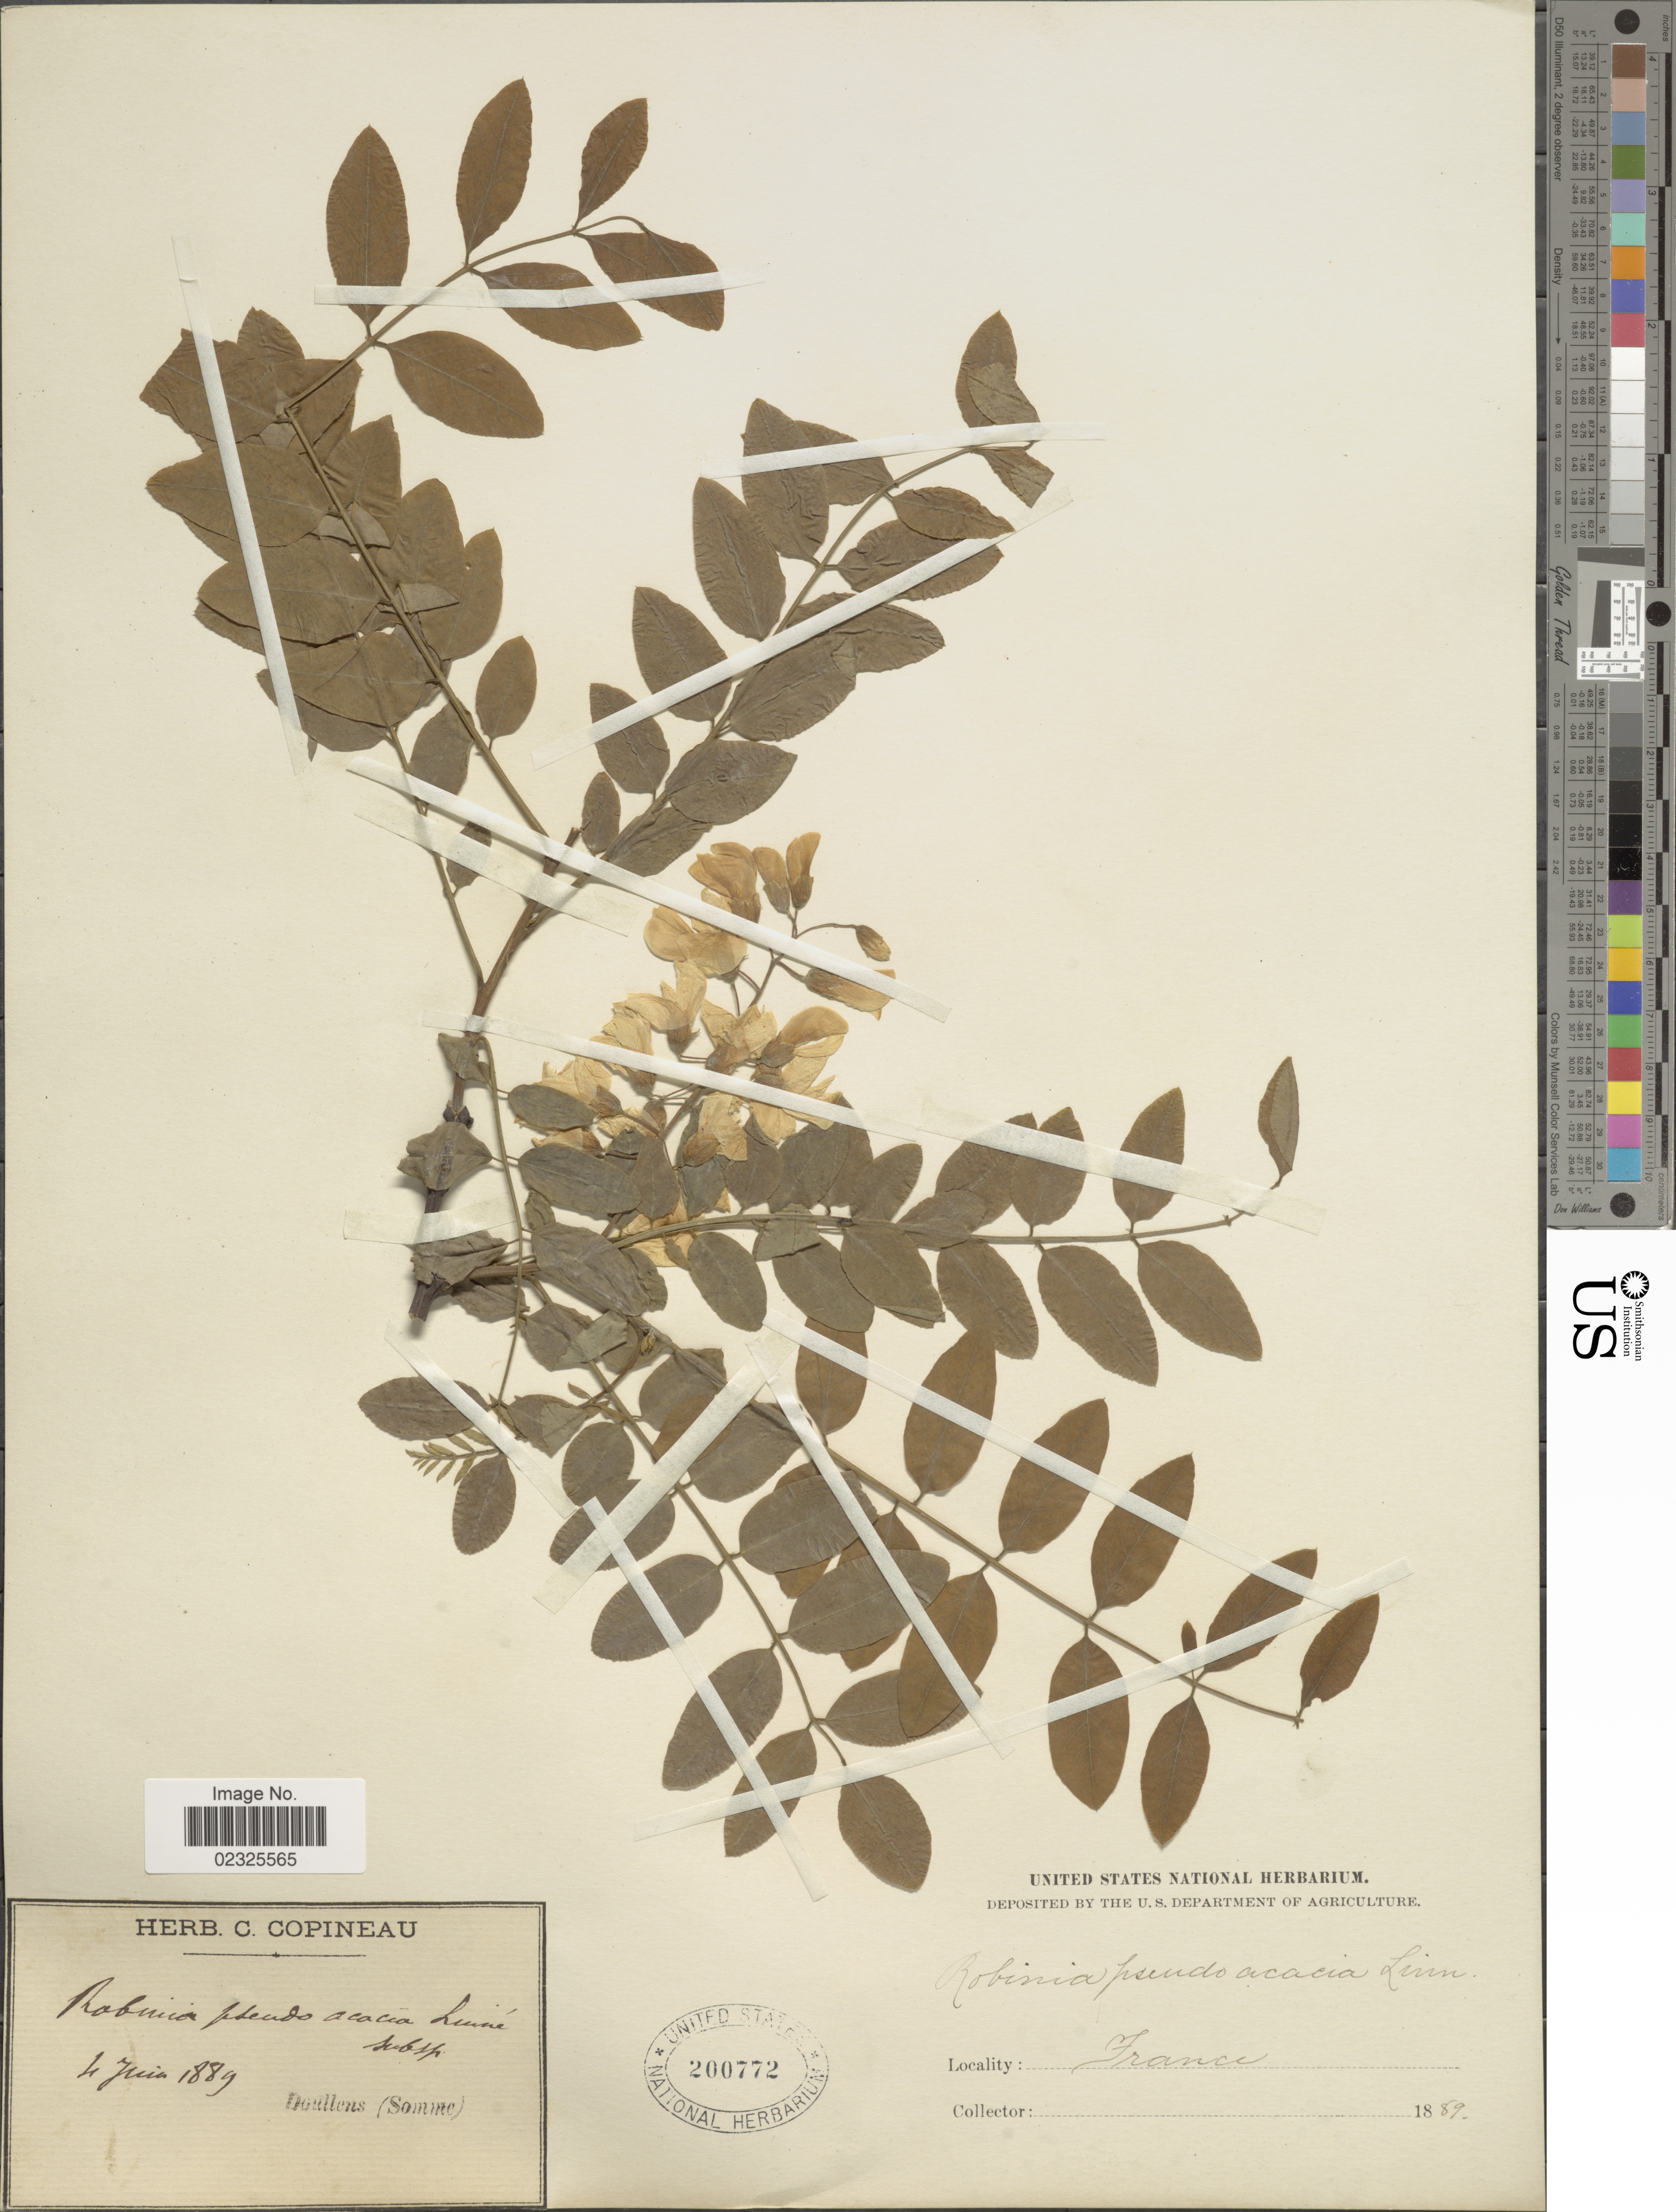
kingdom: Plantae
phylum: Tracheophyta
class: Magnoliopsida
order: Fabales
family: Fabaceae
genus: Robinia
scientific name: Robinia pseudoacacia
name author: L.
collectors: ex herb. C. Copineau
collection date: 1889-06-04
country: France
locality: Doullens (Somme) [unsure placement]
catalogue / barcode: US 200772